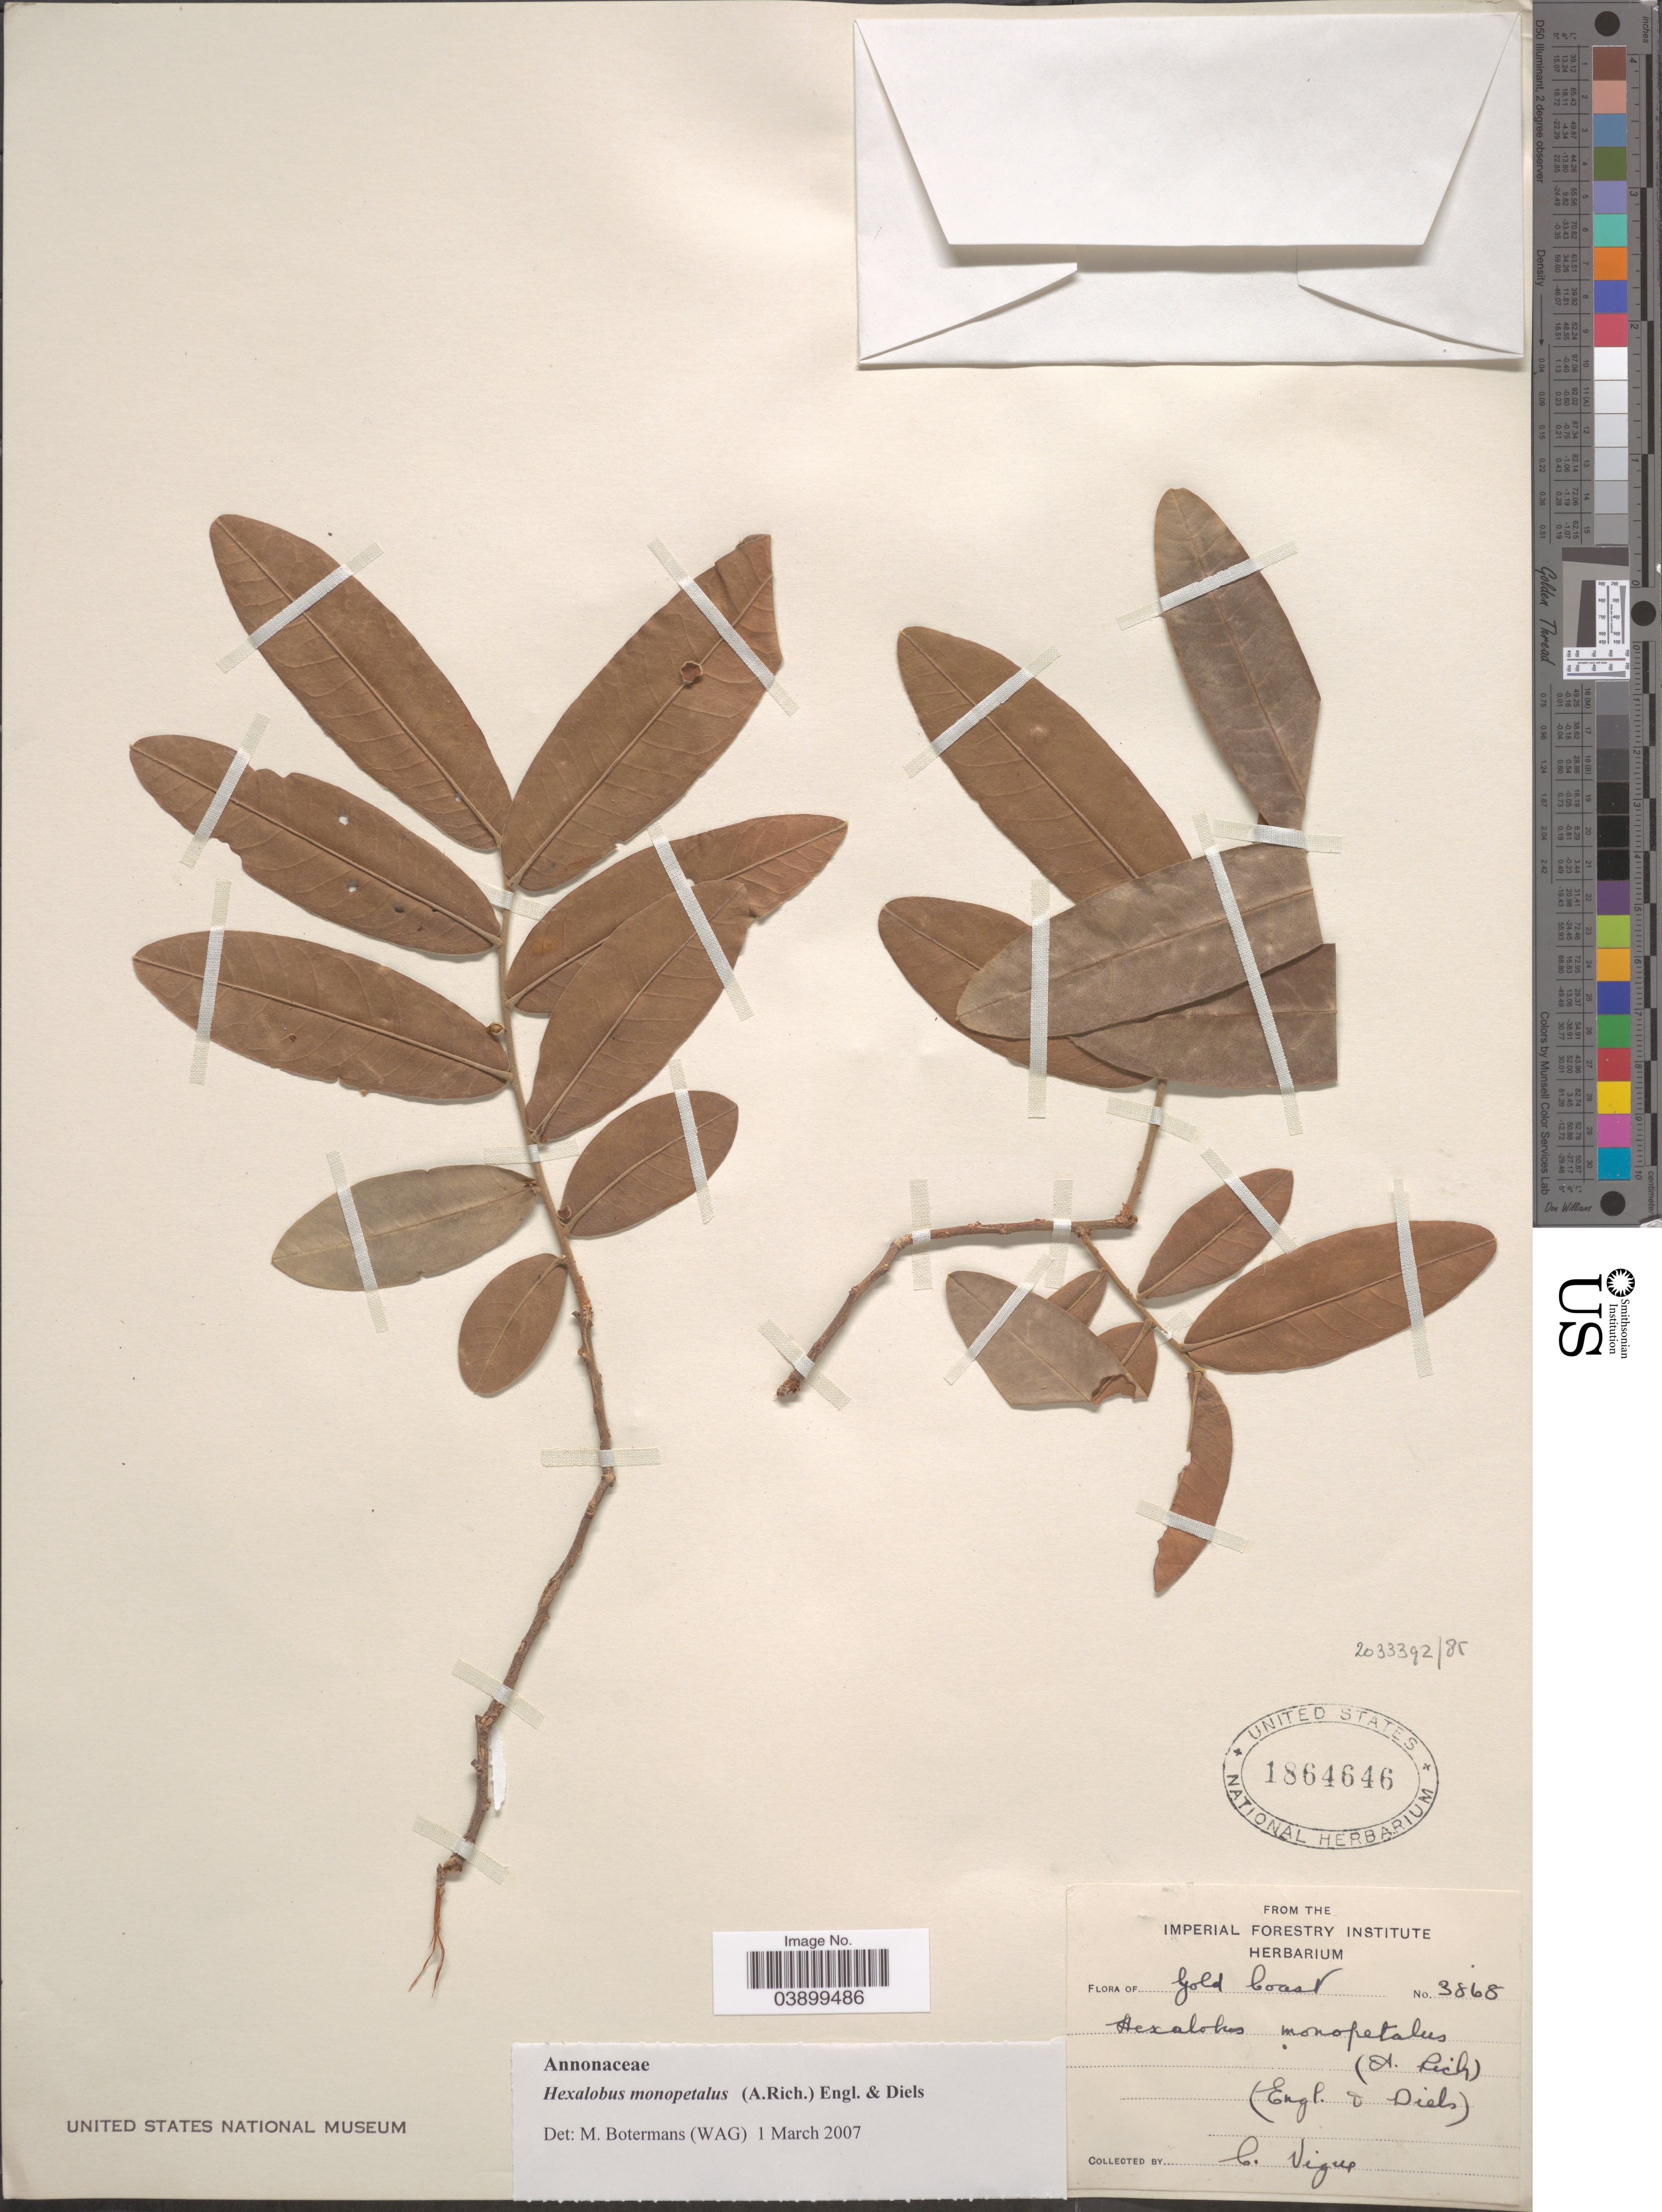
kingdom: Plantae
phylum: Tracheophyta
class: Magnoliopsida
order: Magnoliales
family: Annonaceae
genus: Hexalobus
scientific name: Hexalobus monopetalus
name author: (A. Rich.) Engl. & Diels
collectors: C. Vigne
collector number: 3868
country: Ghana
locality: Gold Coast.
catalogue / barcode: US 1864646